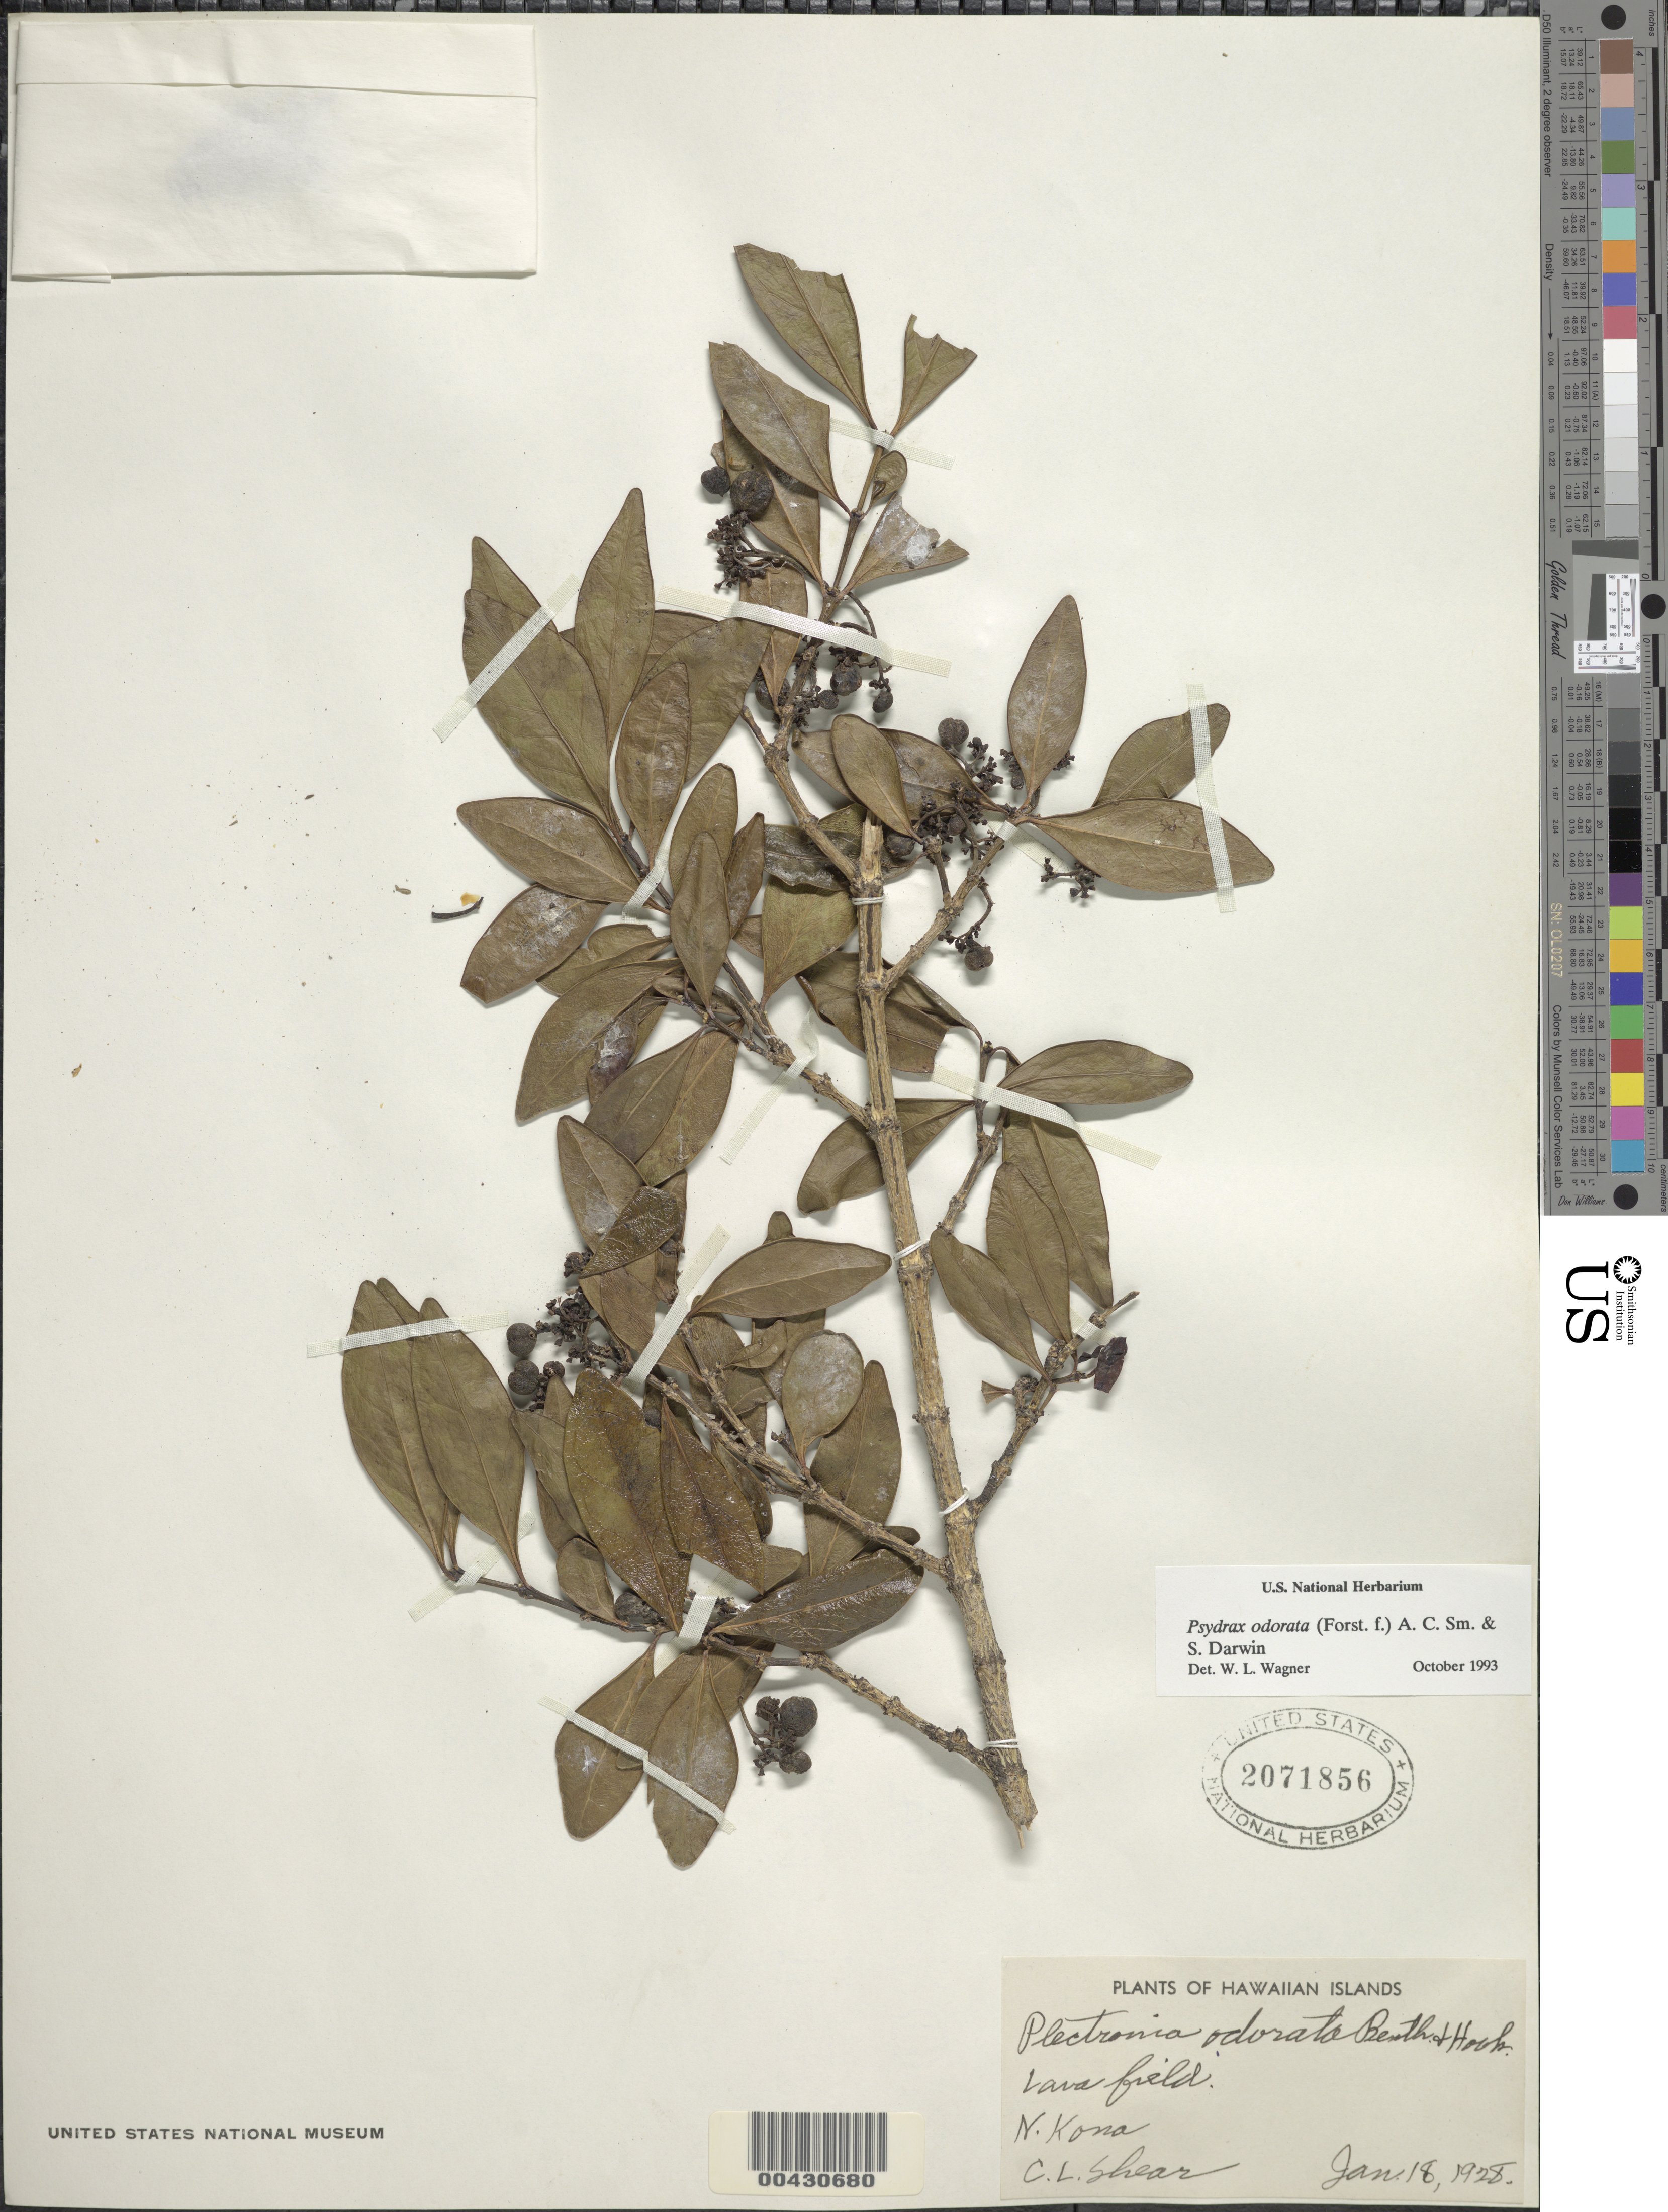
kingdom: Plantae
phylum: Tracheophyta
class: Magnoliopsida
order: Gentianales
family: Rubiaceae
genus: Psydrax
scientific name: Psydrax odorata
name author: (G. Forst.) A.C. Sm. & S.P. Darwin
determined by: Wagner, W. L., (BOT), Smithsonian Institution - National Museum of Natural History (UNITED STATES)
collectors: C. L. Shear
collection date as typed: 18 Jan 1928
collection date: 1928-01-18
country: United States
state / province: Hawaii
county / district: Honolulu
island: Oahu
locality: North Kona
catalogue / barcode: US 2071856